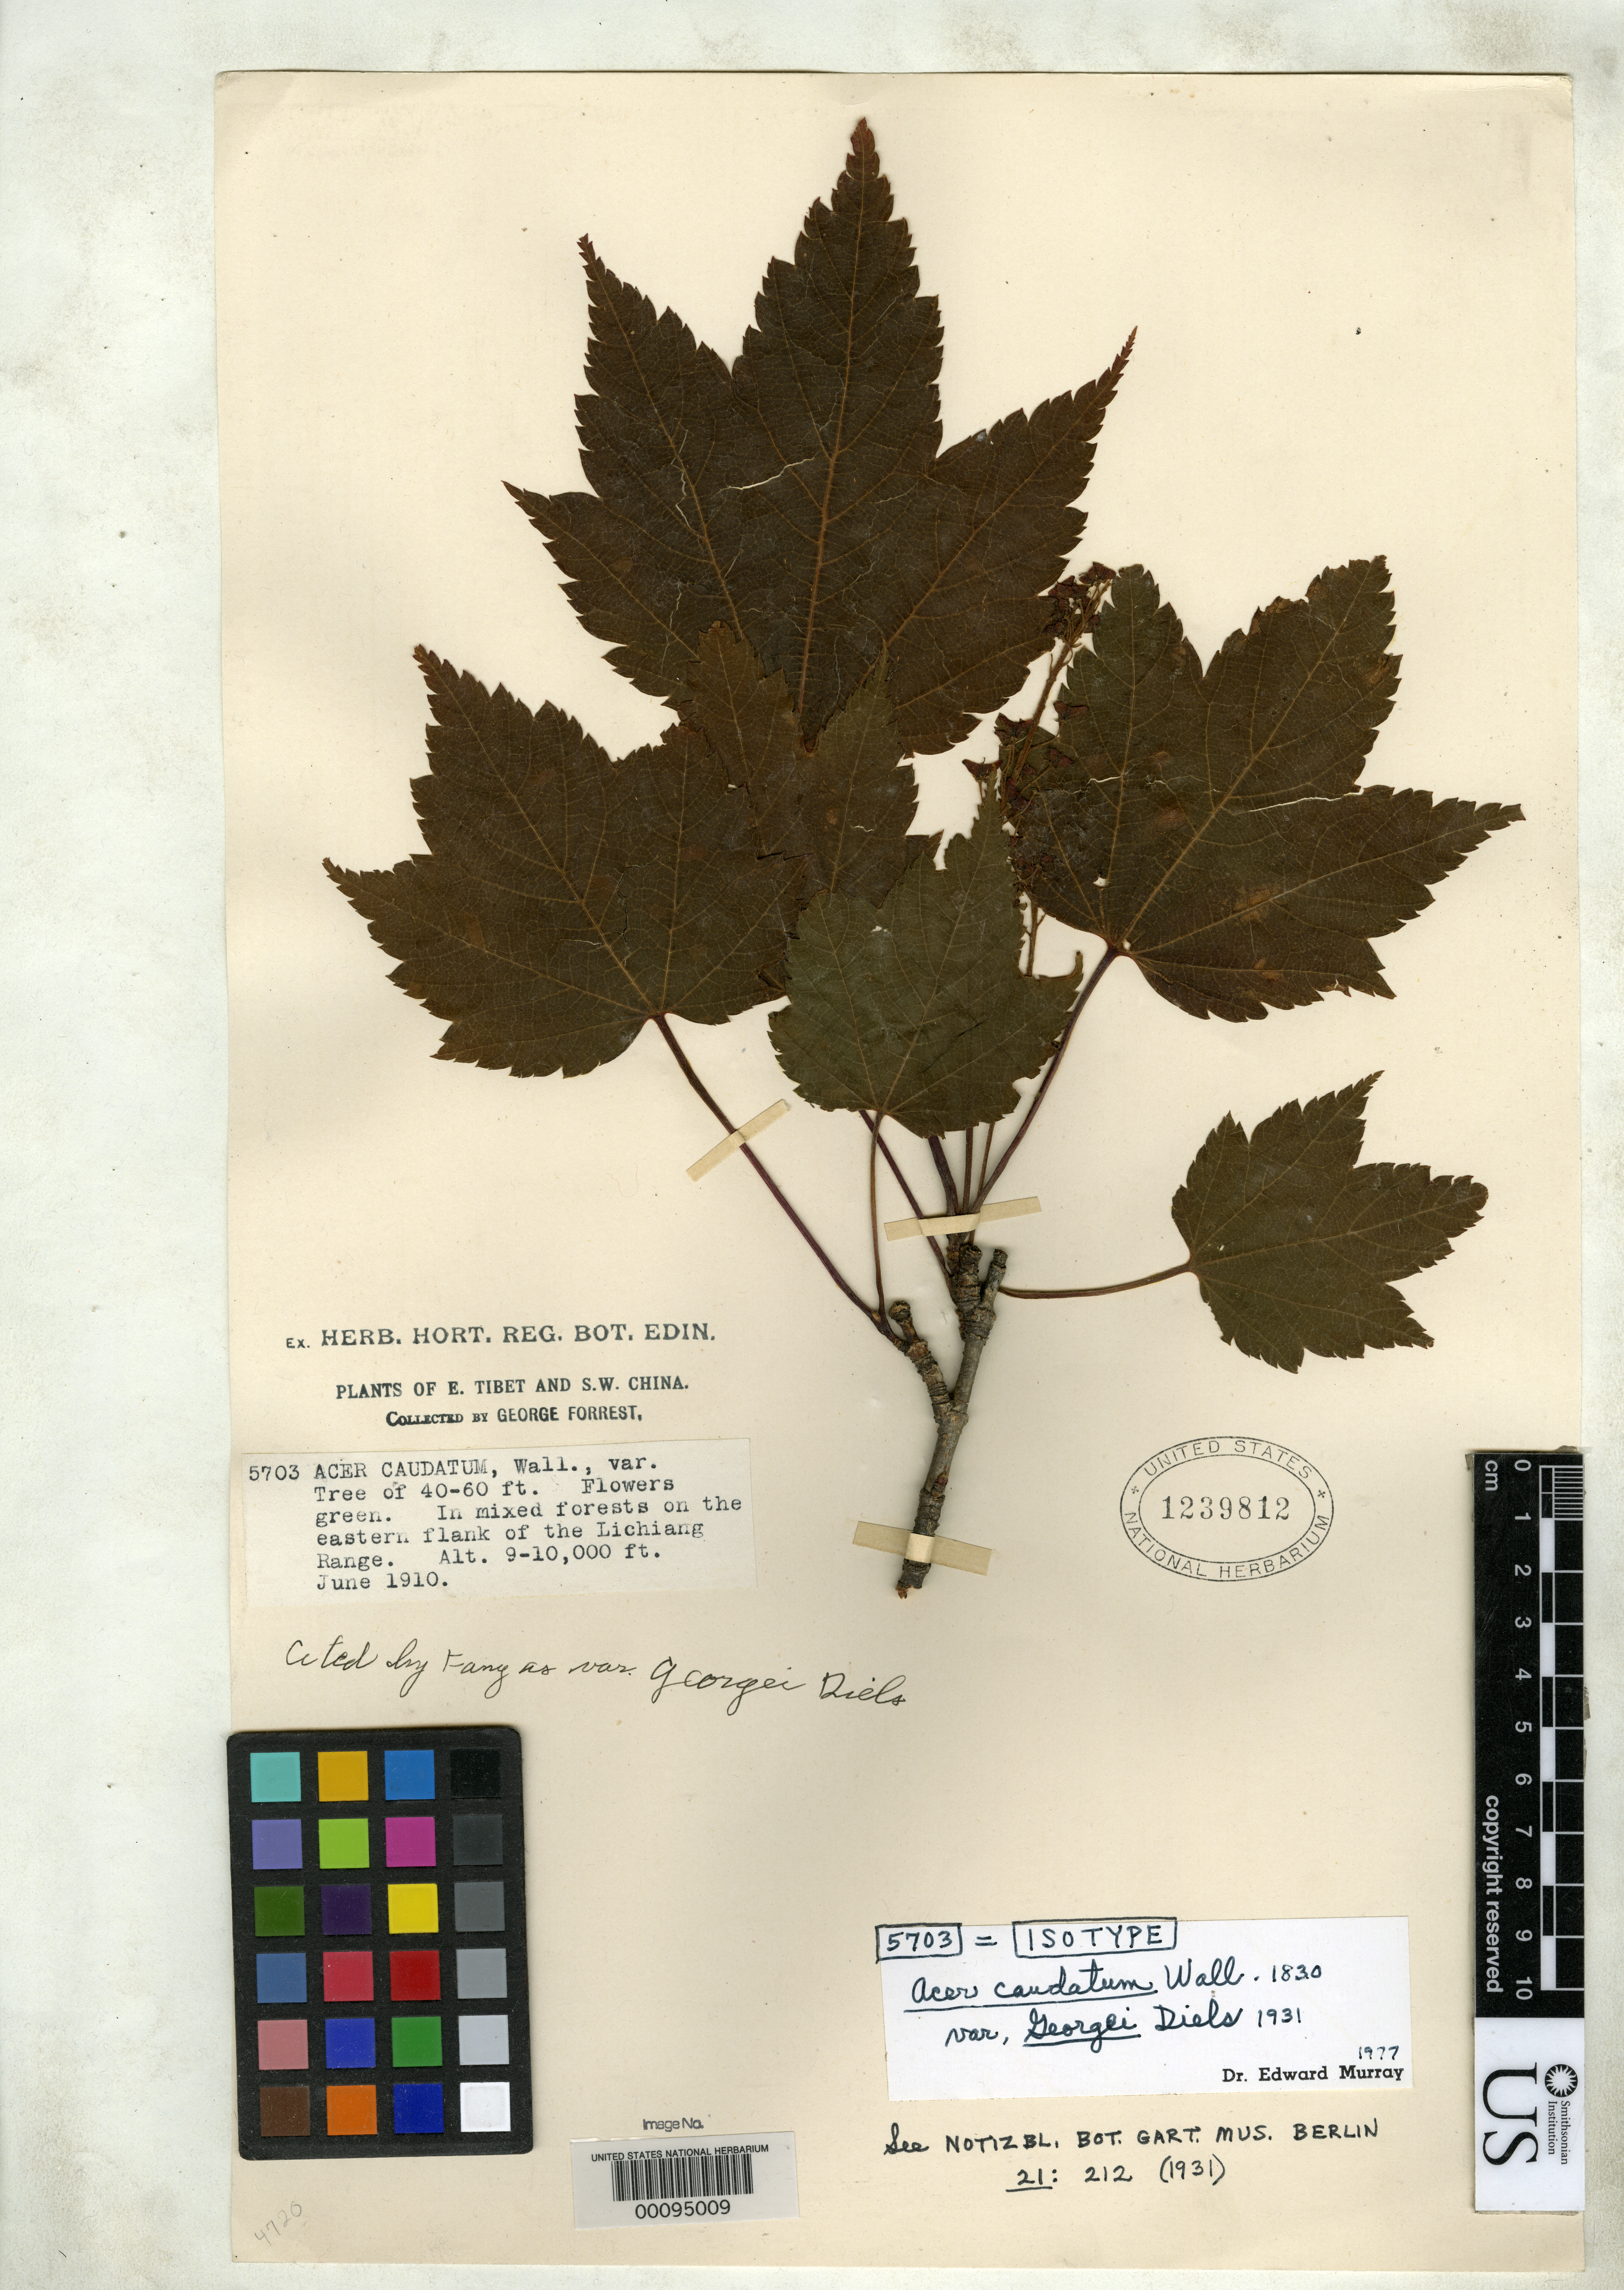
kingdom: Plantae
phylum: Tracheophyta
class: Magnoliopsida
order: Sapindales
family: Sapindaceae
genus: Acer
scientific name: Acer caudatum var. georgei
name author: Diels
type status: Isotype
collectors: G. Forrest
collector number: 5703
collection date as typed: Jun 1910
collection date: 1910-06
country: China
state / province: Yunnan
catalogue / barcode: US 1239812